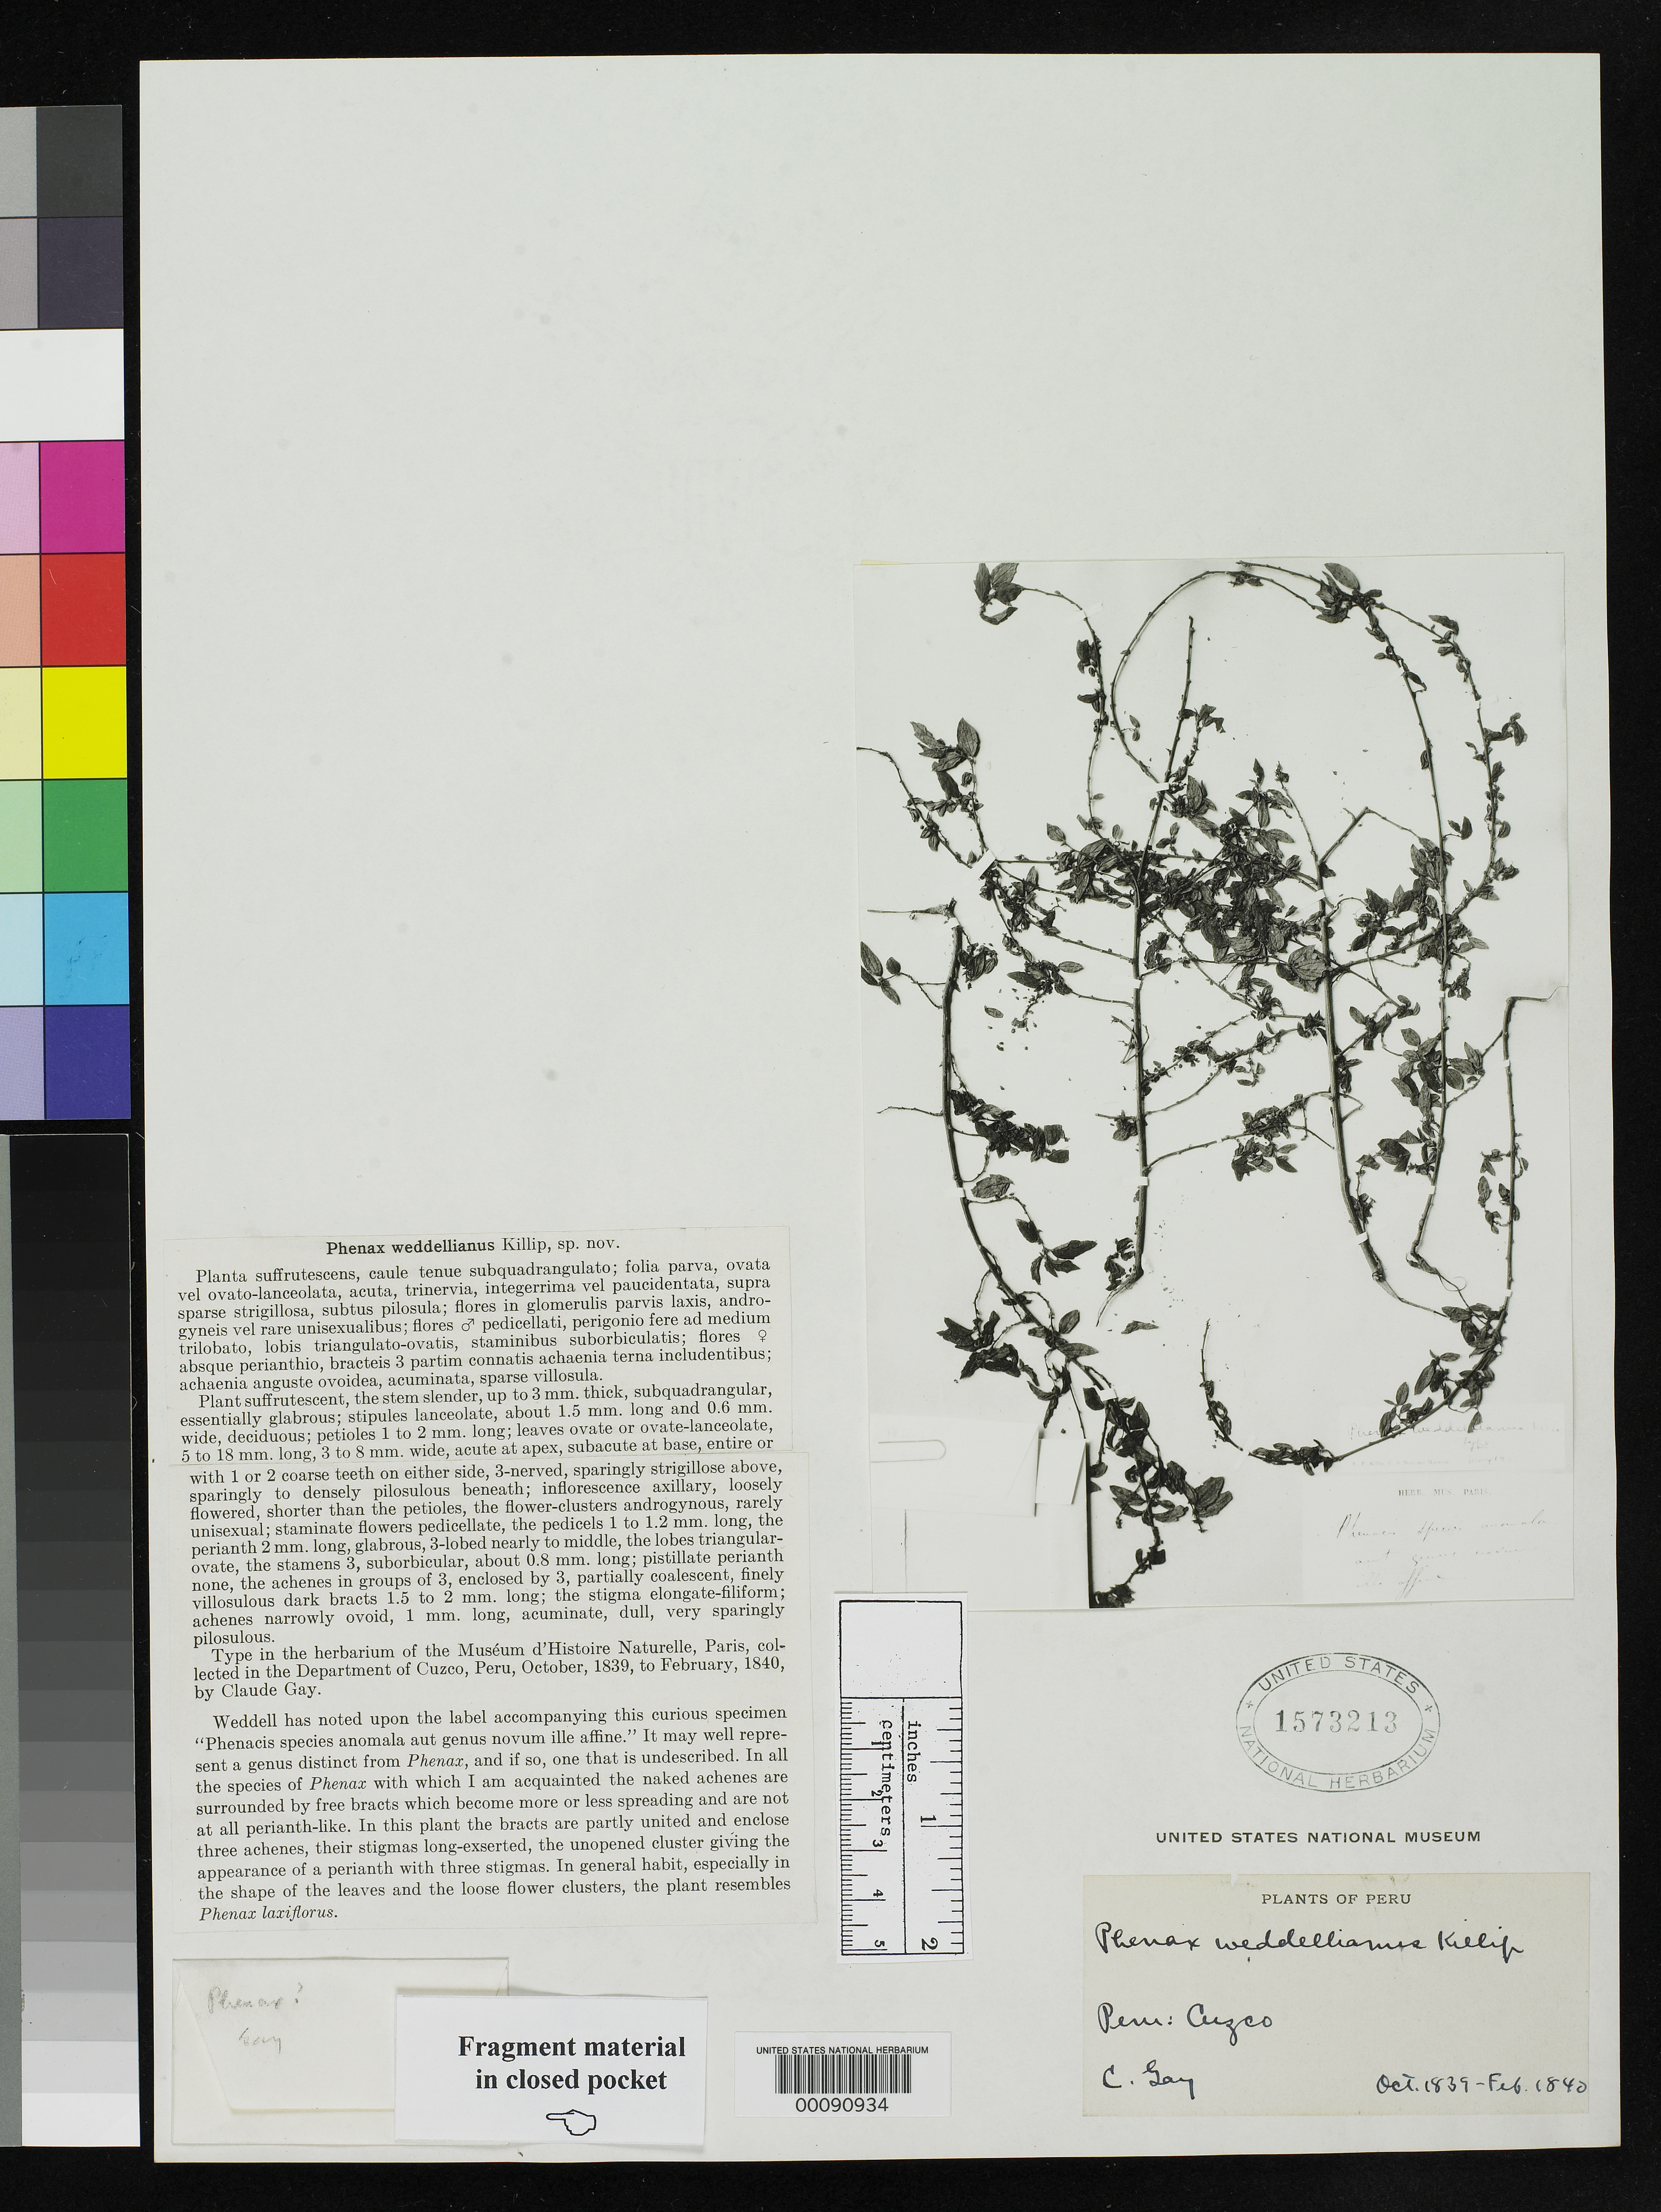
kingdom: Plantae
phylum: Tracheophyta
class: Magnoliopsida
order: Rosales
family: Urticaceae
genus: Phenax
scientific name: Phenax weddellianus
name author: Killip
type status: Possible Isotype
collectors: C. Gay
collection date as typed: Oct 1839 to -- Feb 1840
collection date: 1839-10/1840-02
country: Peru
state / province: Cusco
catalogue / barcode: US 1573213